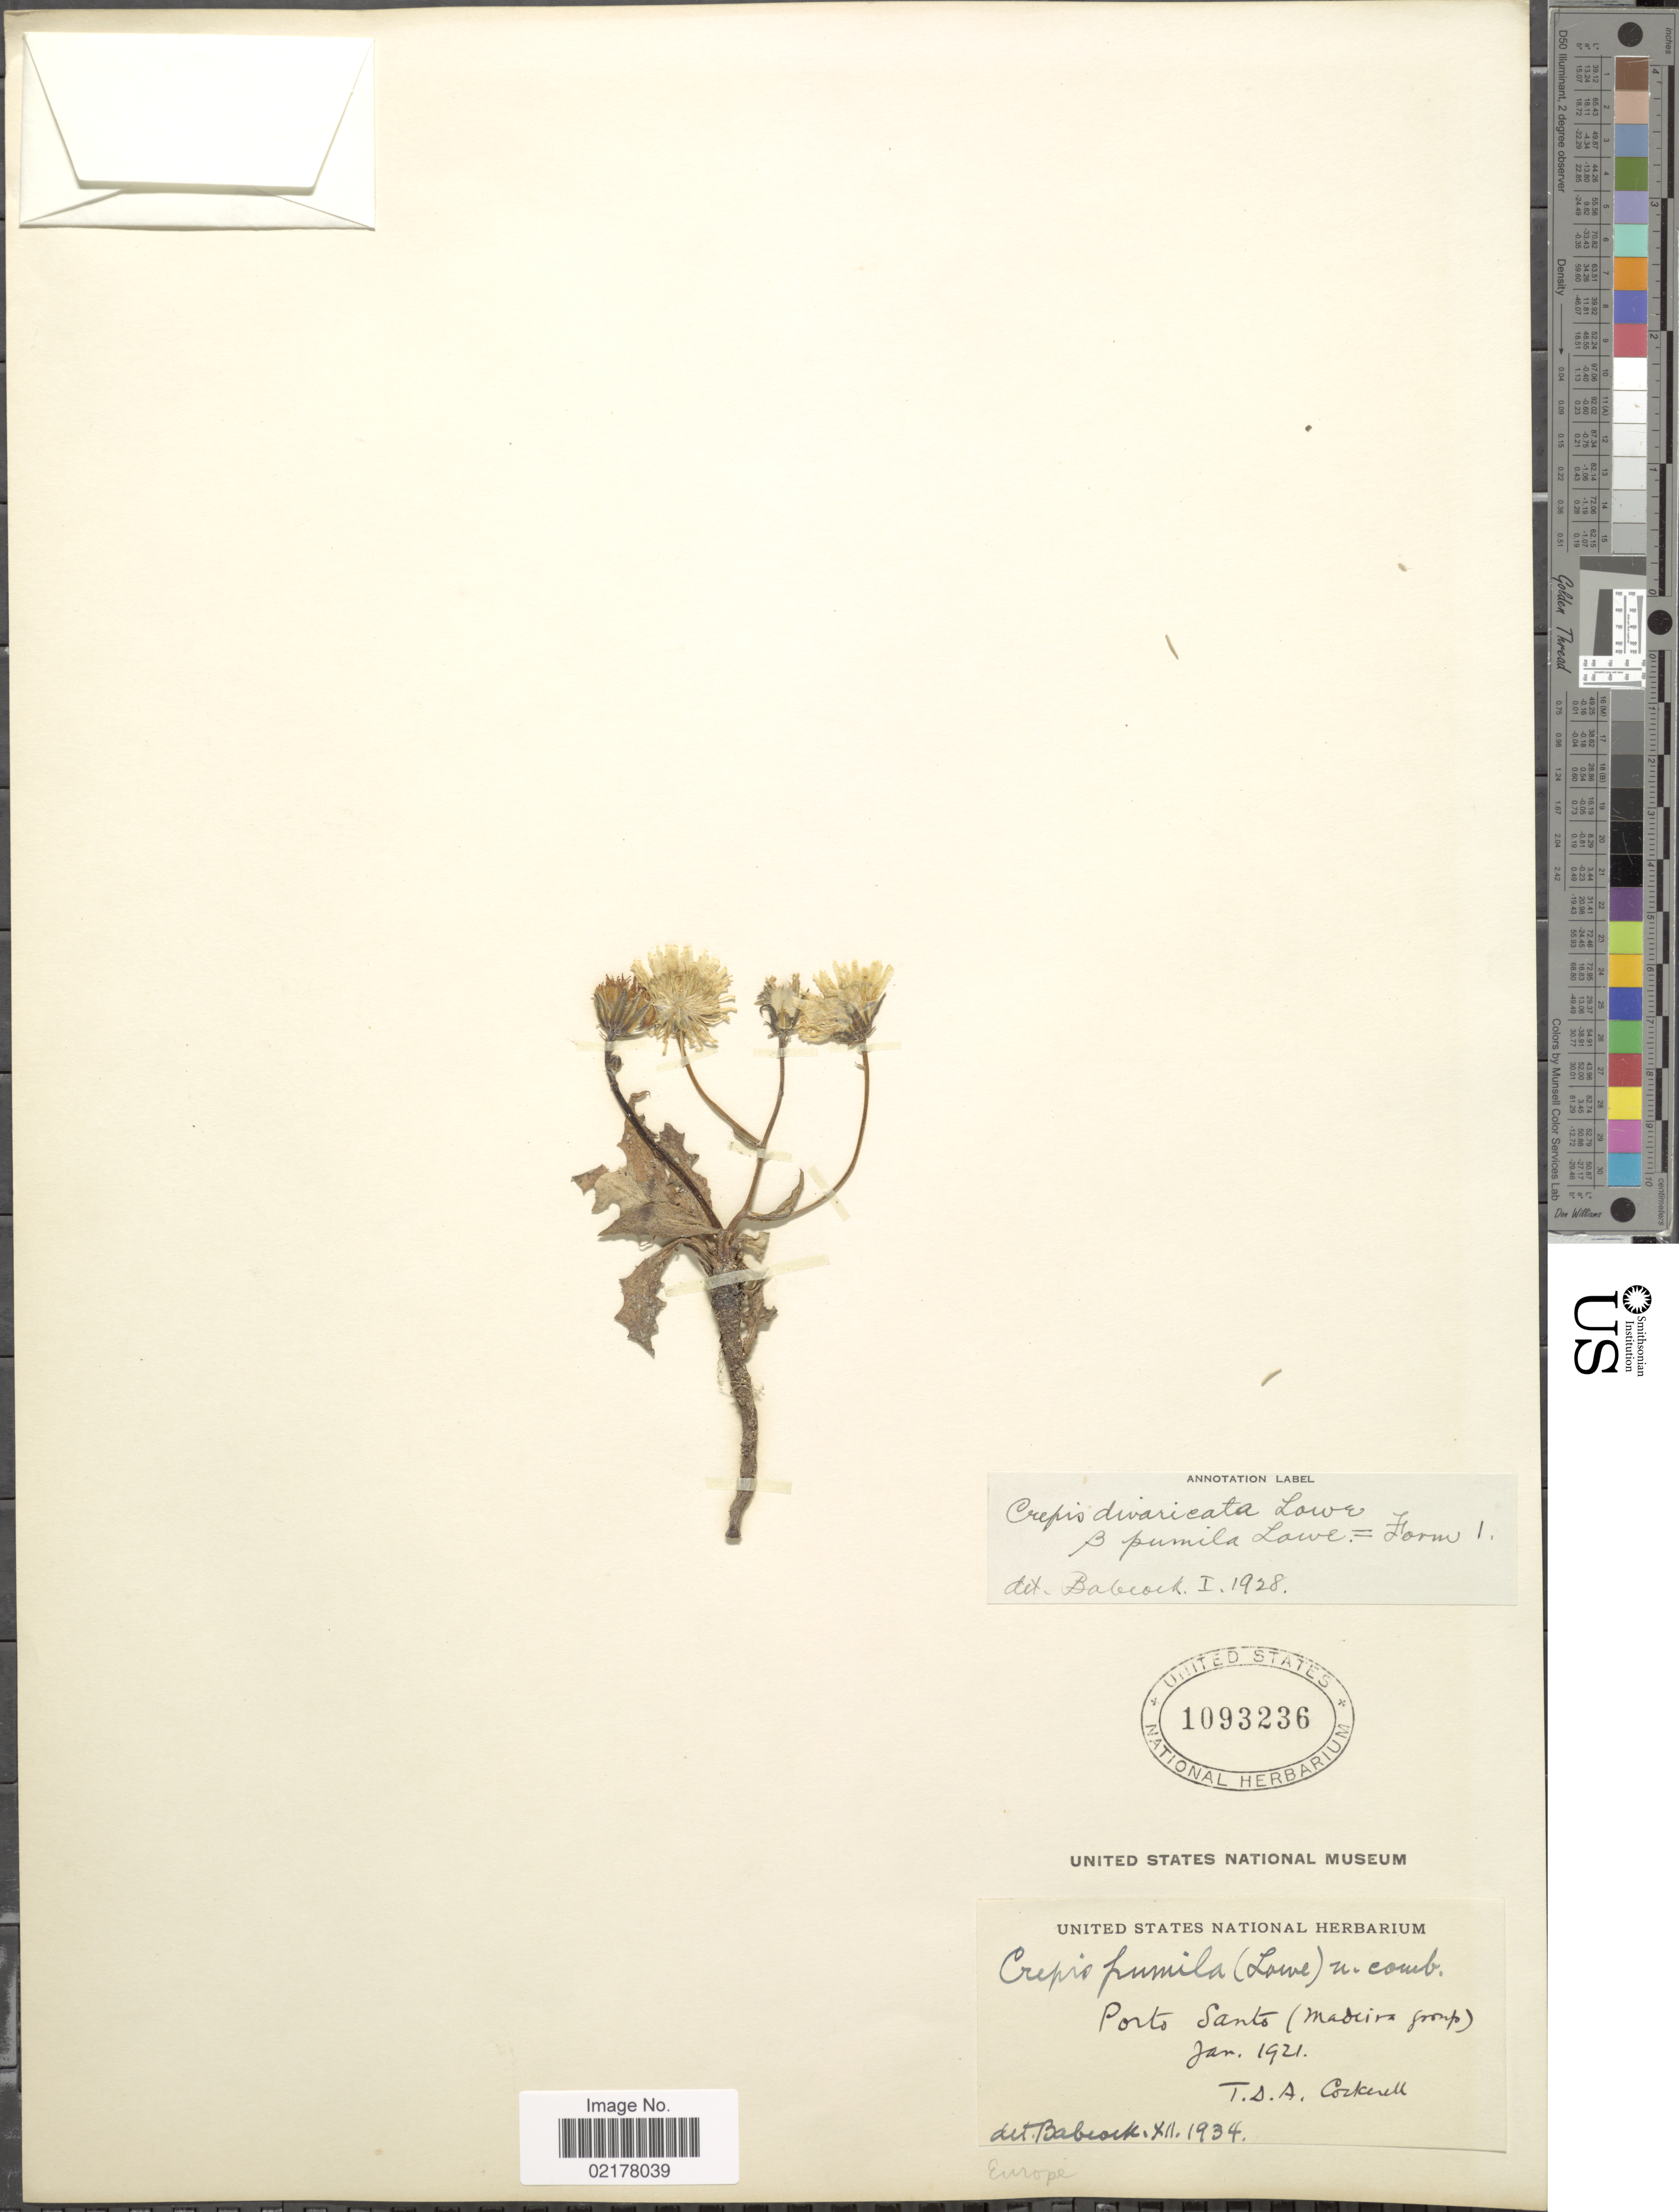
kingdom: Plantae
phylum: Tracheophyta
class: Magnoliopsida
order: Asterales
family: Asteraceae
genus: Crepis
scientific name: Crepis occidentalis subsp. pumila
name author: (Rydb.) Babc. & Stebbins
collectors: T. Cockerell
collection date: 1921-01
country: Portugal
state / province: Madeira (Aut. Reg.)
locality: Porto Santo (Madeira group). Europe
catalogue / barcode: US 1093236